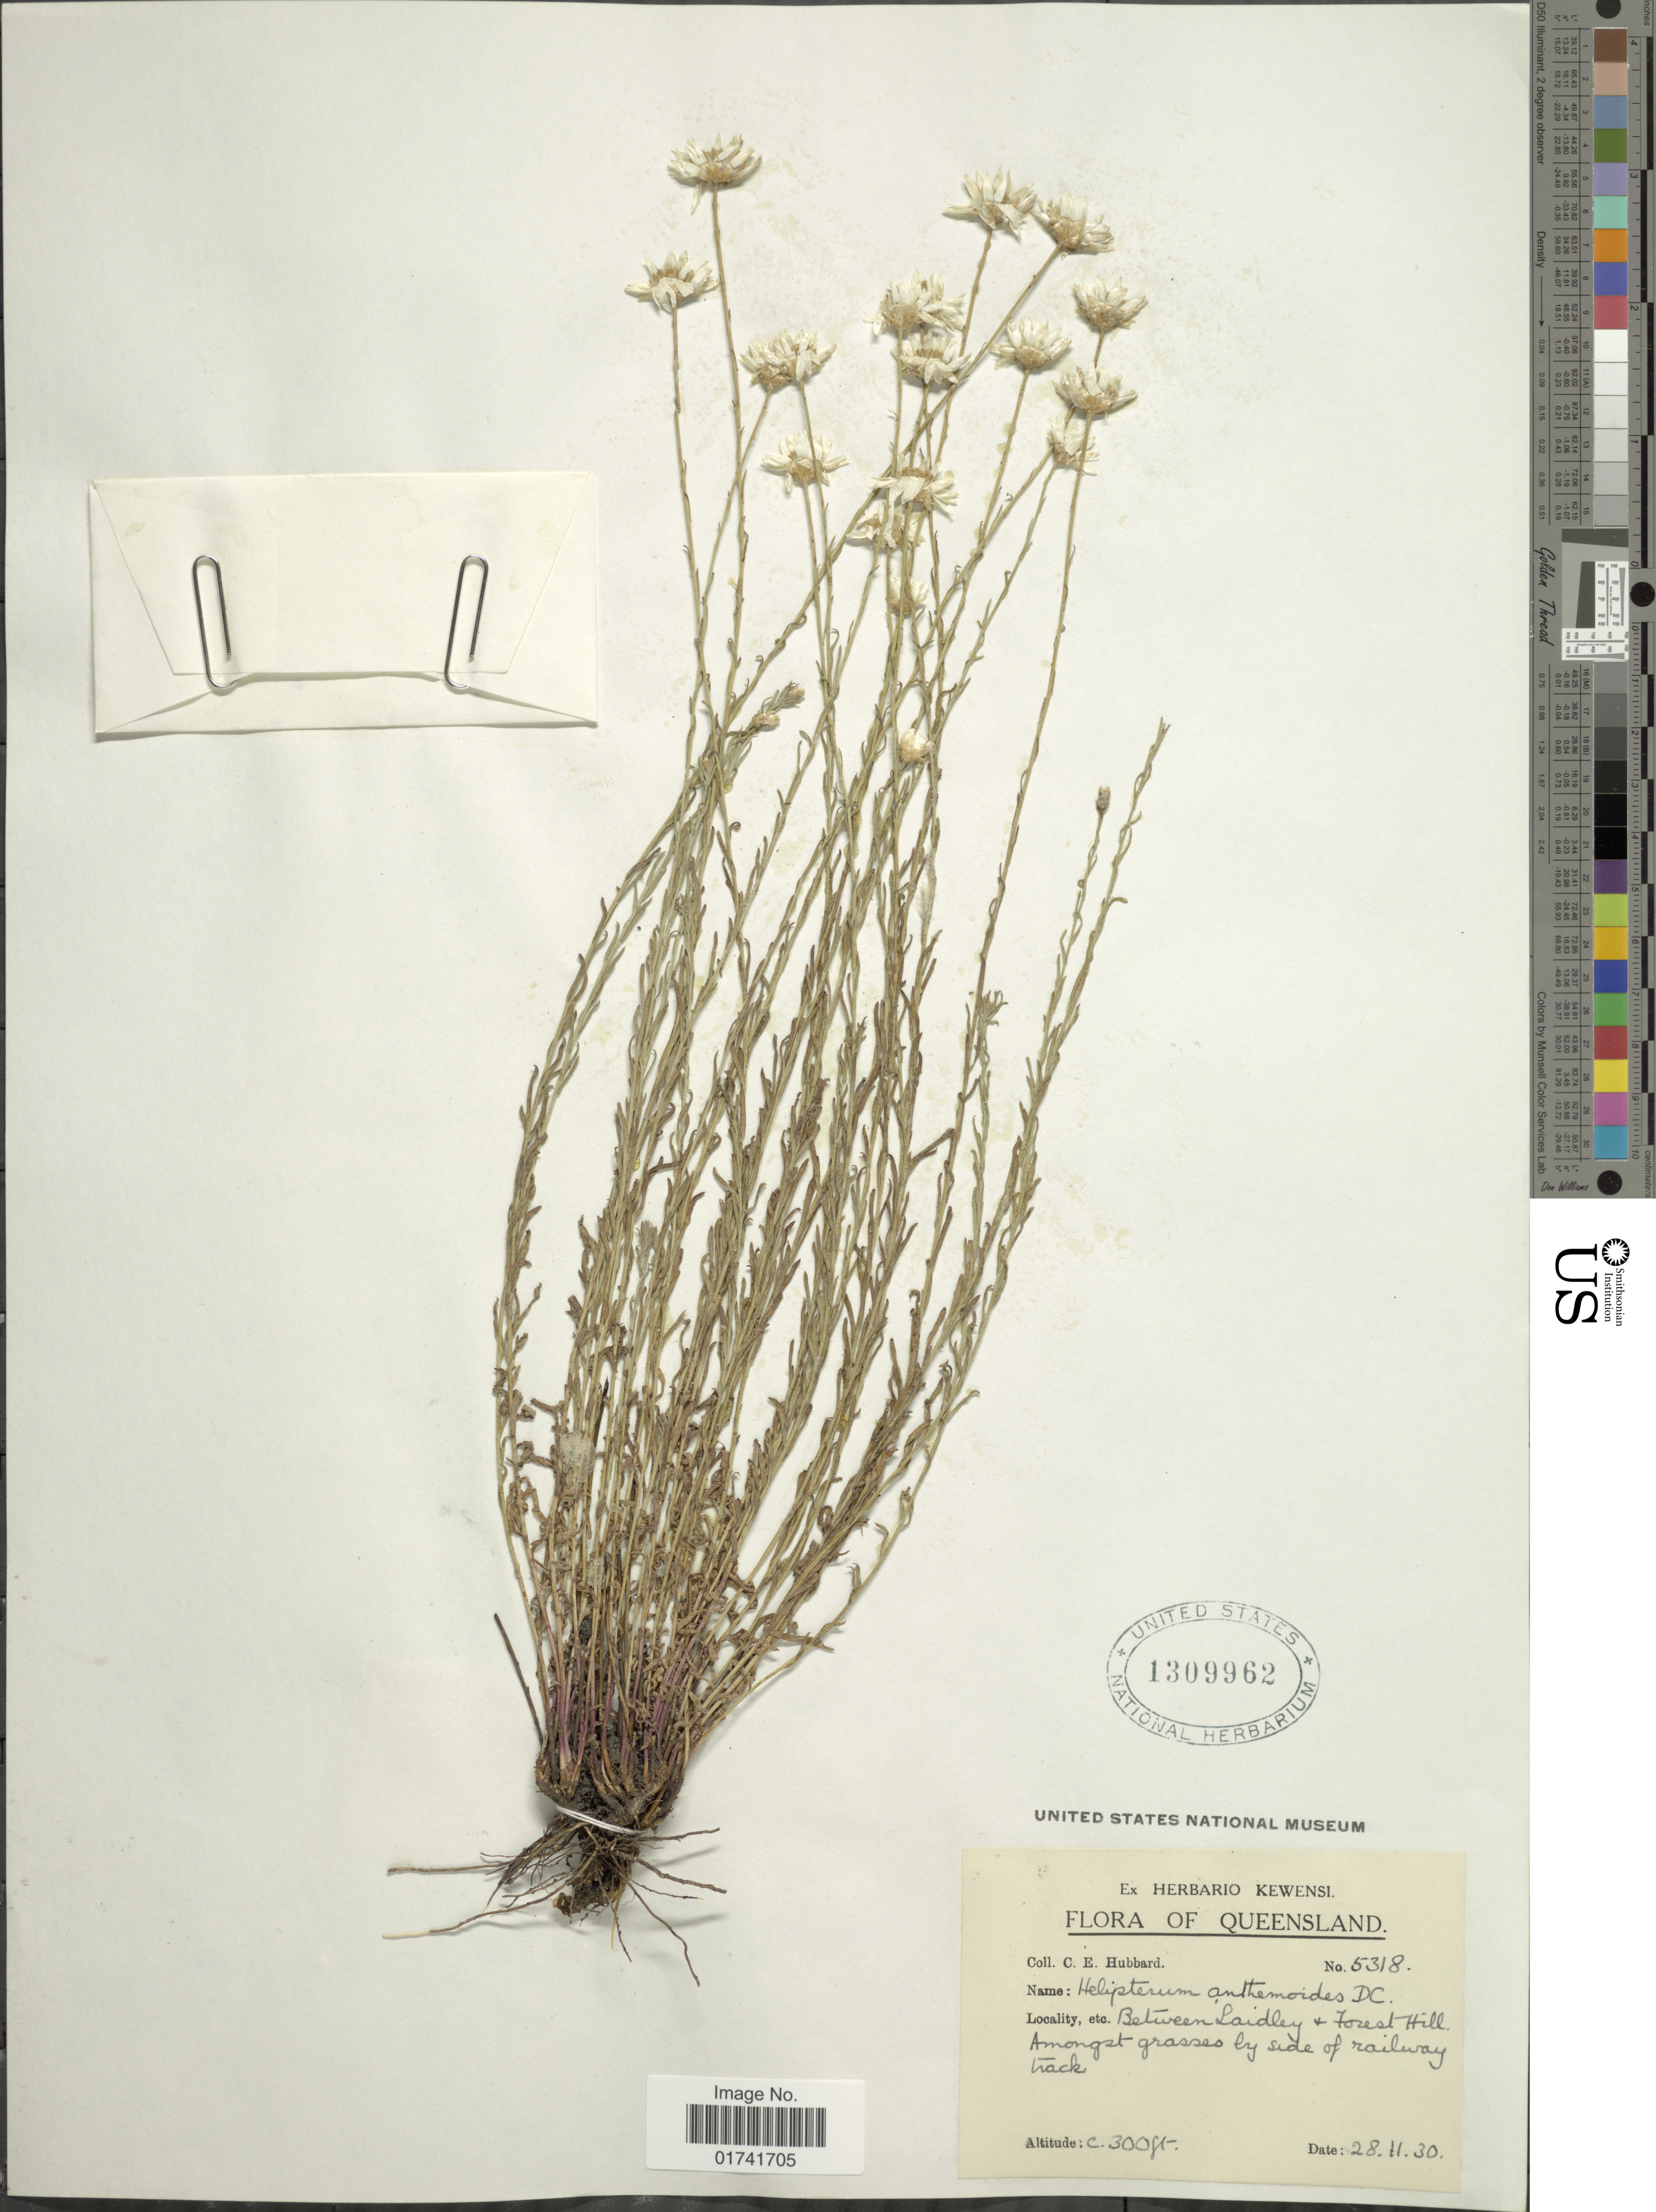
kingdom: Plantae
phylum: Tracheophyta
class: Magnoliopsida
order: Asterales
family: Asteraceae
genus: Rhodanthe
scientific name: Rhodanthe anthemoides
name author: (Sieber ex Spreng.) Paul G. Wilson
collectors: C. E. Hubbard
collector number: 5318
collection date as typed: Transcribed d/m/y: 28/11/30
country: Australia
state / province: Queensland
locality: Between Laidley + Forest Hill, amongst grasses by side of railway track.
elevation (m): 91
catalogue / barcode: US 1309962